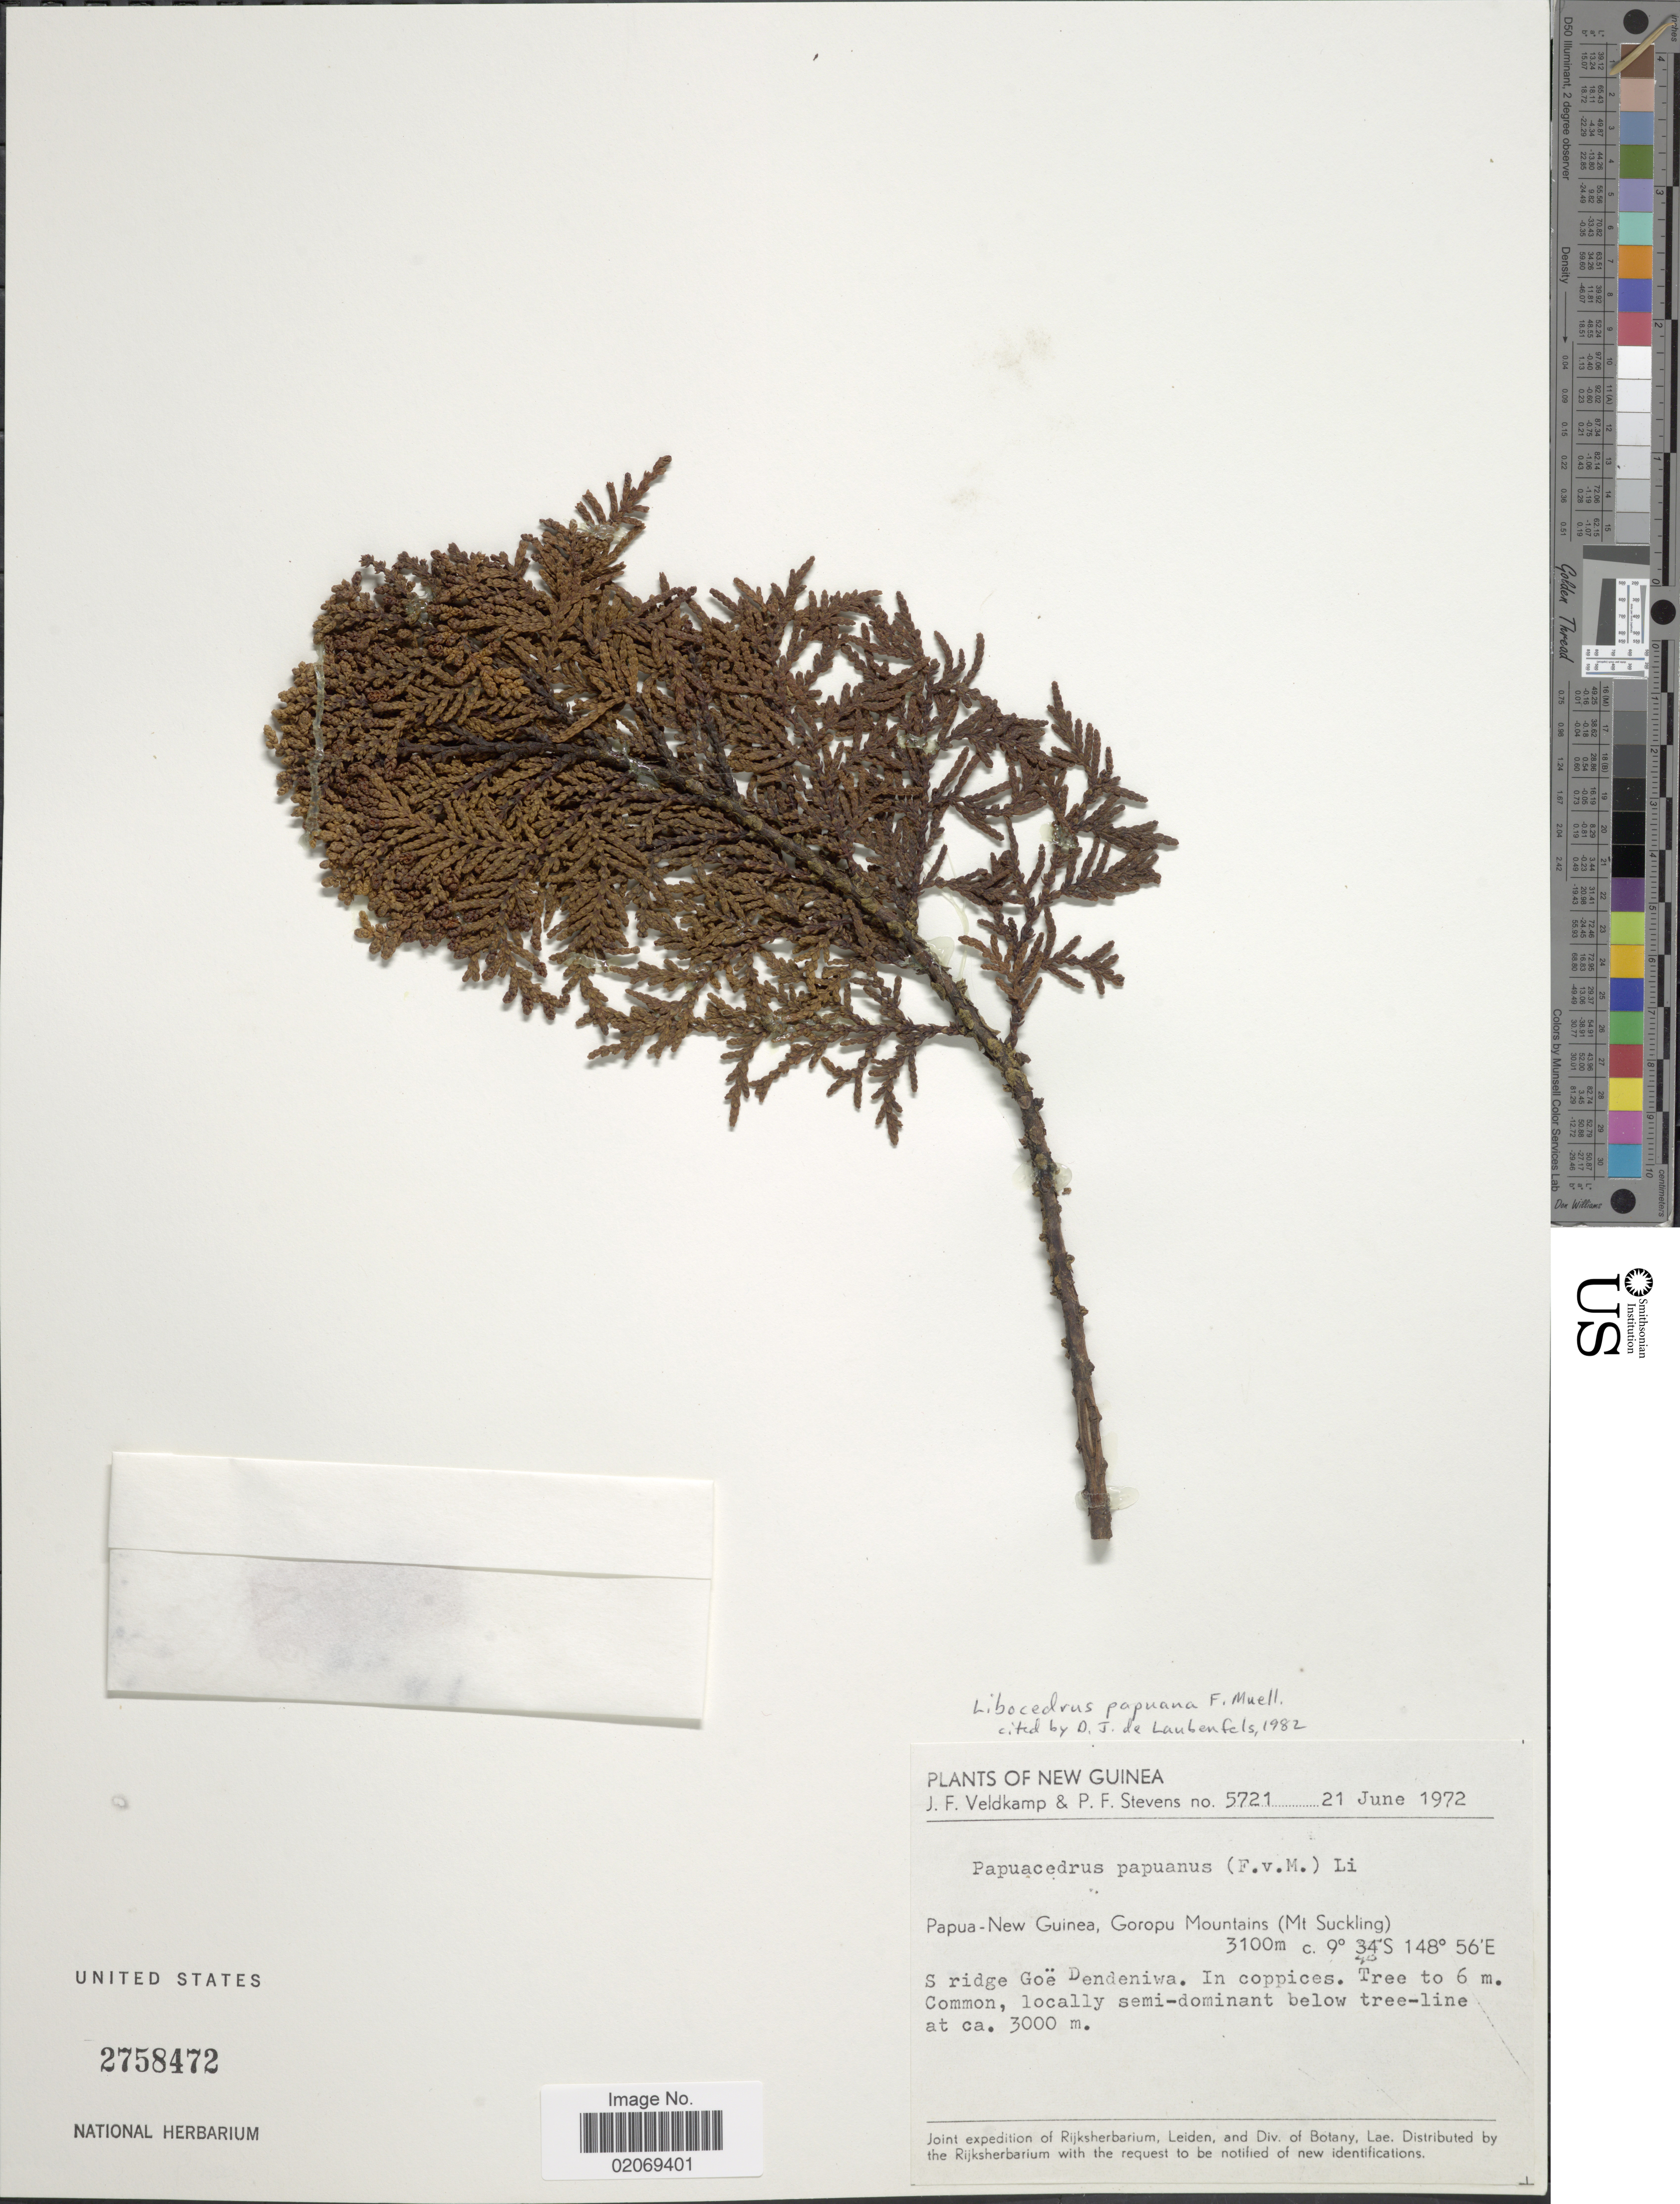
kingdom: Plantae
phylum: Tracheophyta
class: Pinopsida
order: Pinales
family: Cupressaceae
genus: Libocedrus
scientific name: Libocedrus papuana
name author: F. Muell.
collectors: J. F. Veldkamp & P. F. Stevens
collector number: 5721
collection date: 1972-06-21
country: Papua New Guinea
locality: New Guinea, Goropu Mountains (Mt Suckling), S ridge Goë Dendeniwa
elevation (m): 3100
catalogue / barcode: US 2758472